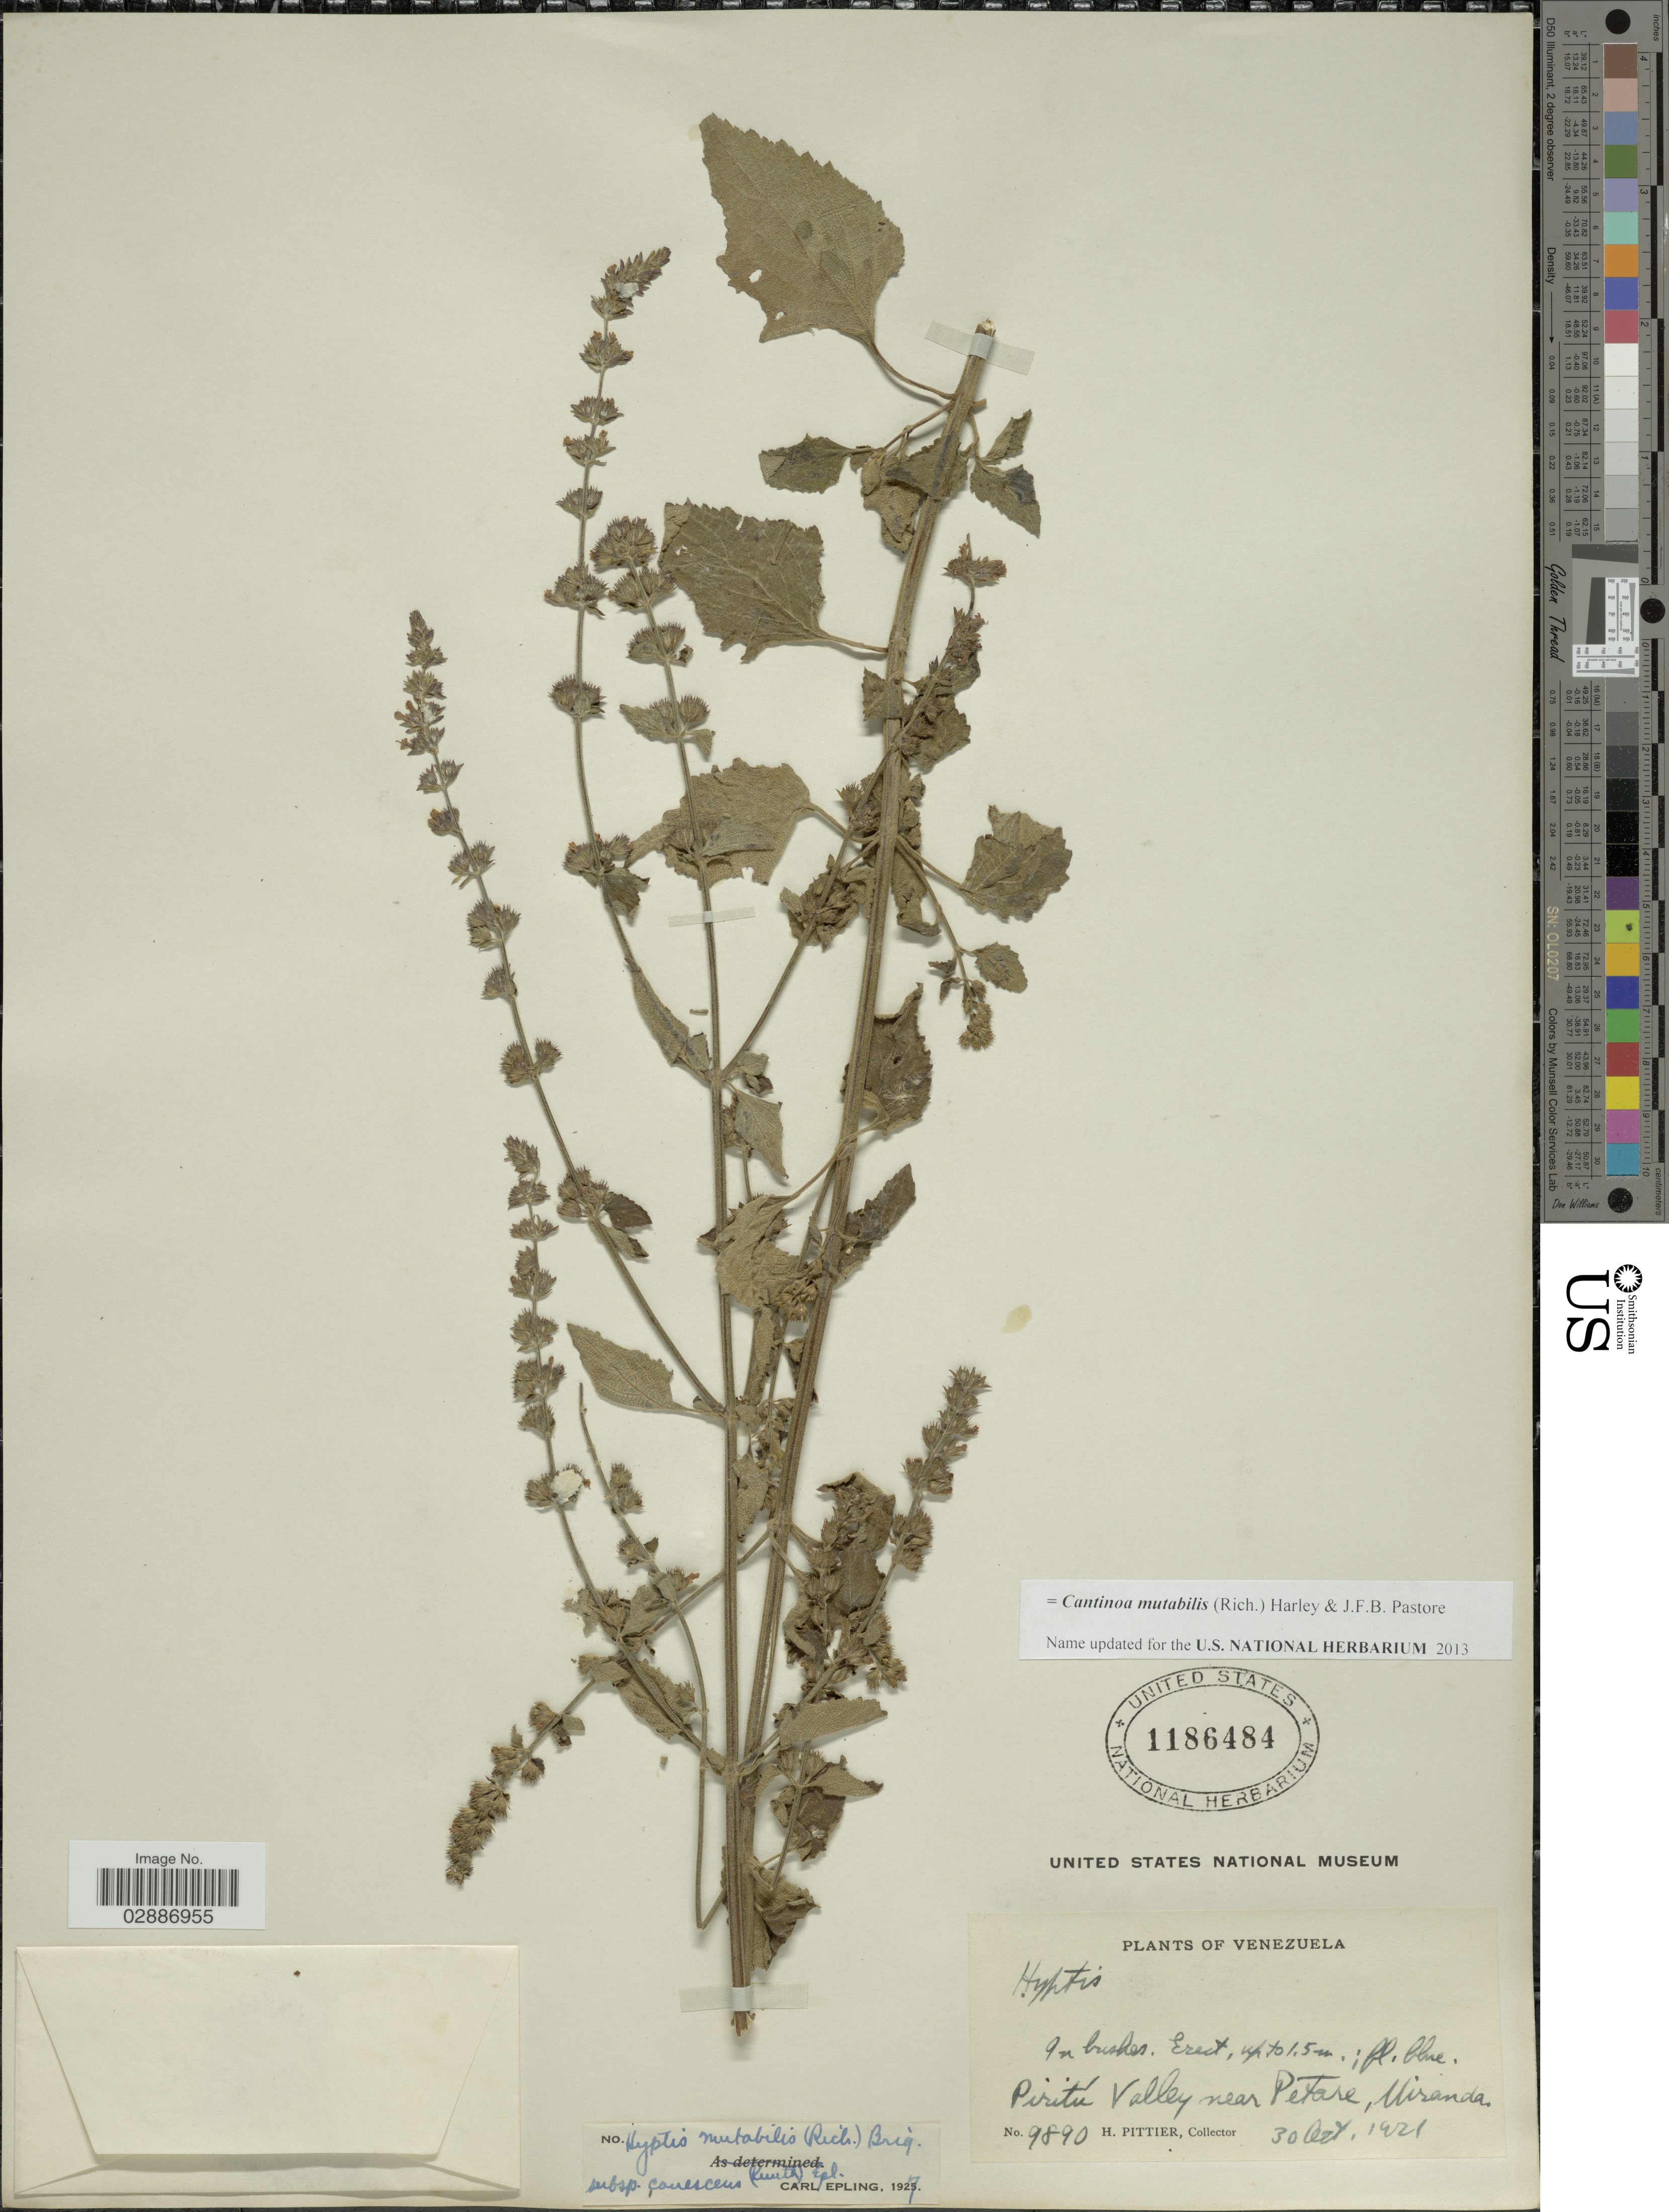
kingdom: Plantae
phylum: Tracheophyta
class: Magnoliopsida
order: Lamiales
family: Lamiaceae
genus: Cantinoa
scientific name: Cantinoa mutabilis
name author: (Epling) Harley & J.F.B. Pastore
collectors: H. F. Pittier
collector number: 9890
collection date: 1921-10-30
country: Venezuela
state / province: Miranda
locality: Piritú Valley near Petare.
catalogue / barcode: US 1186484